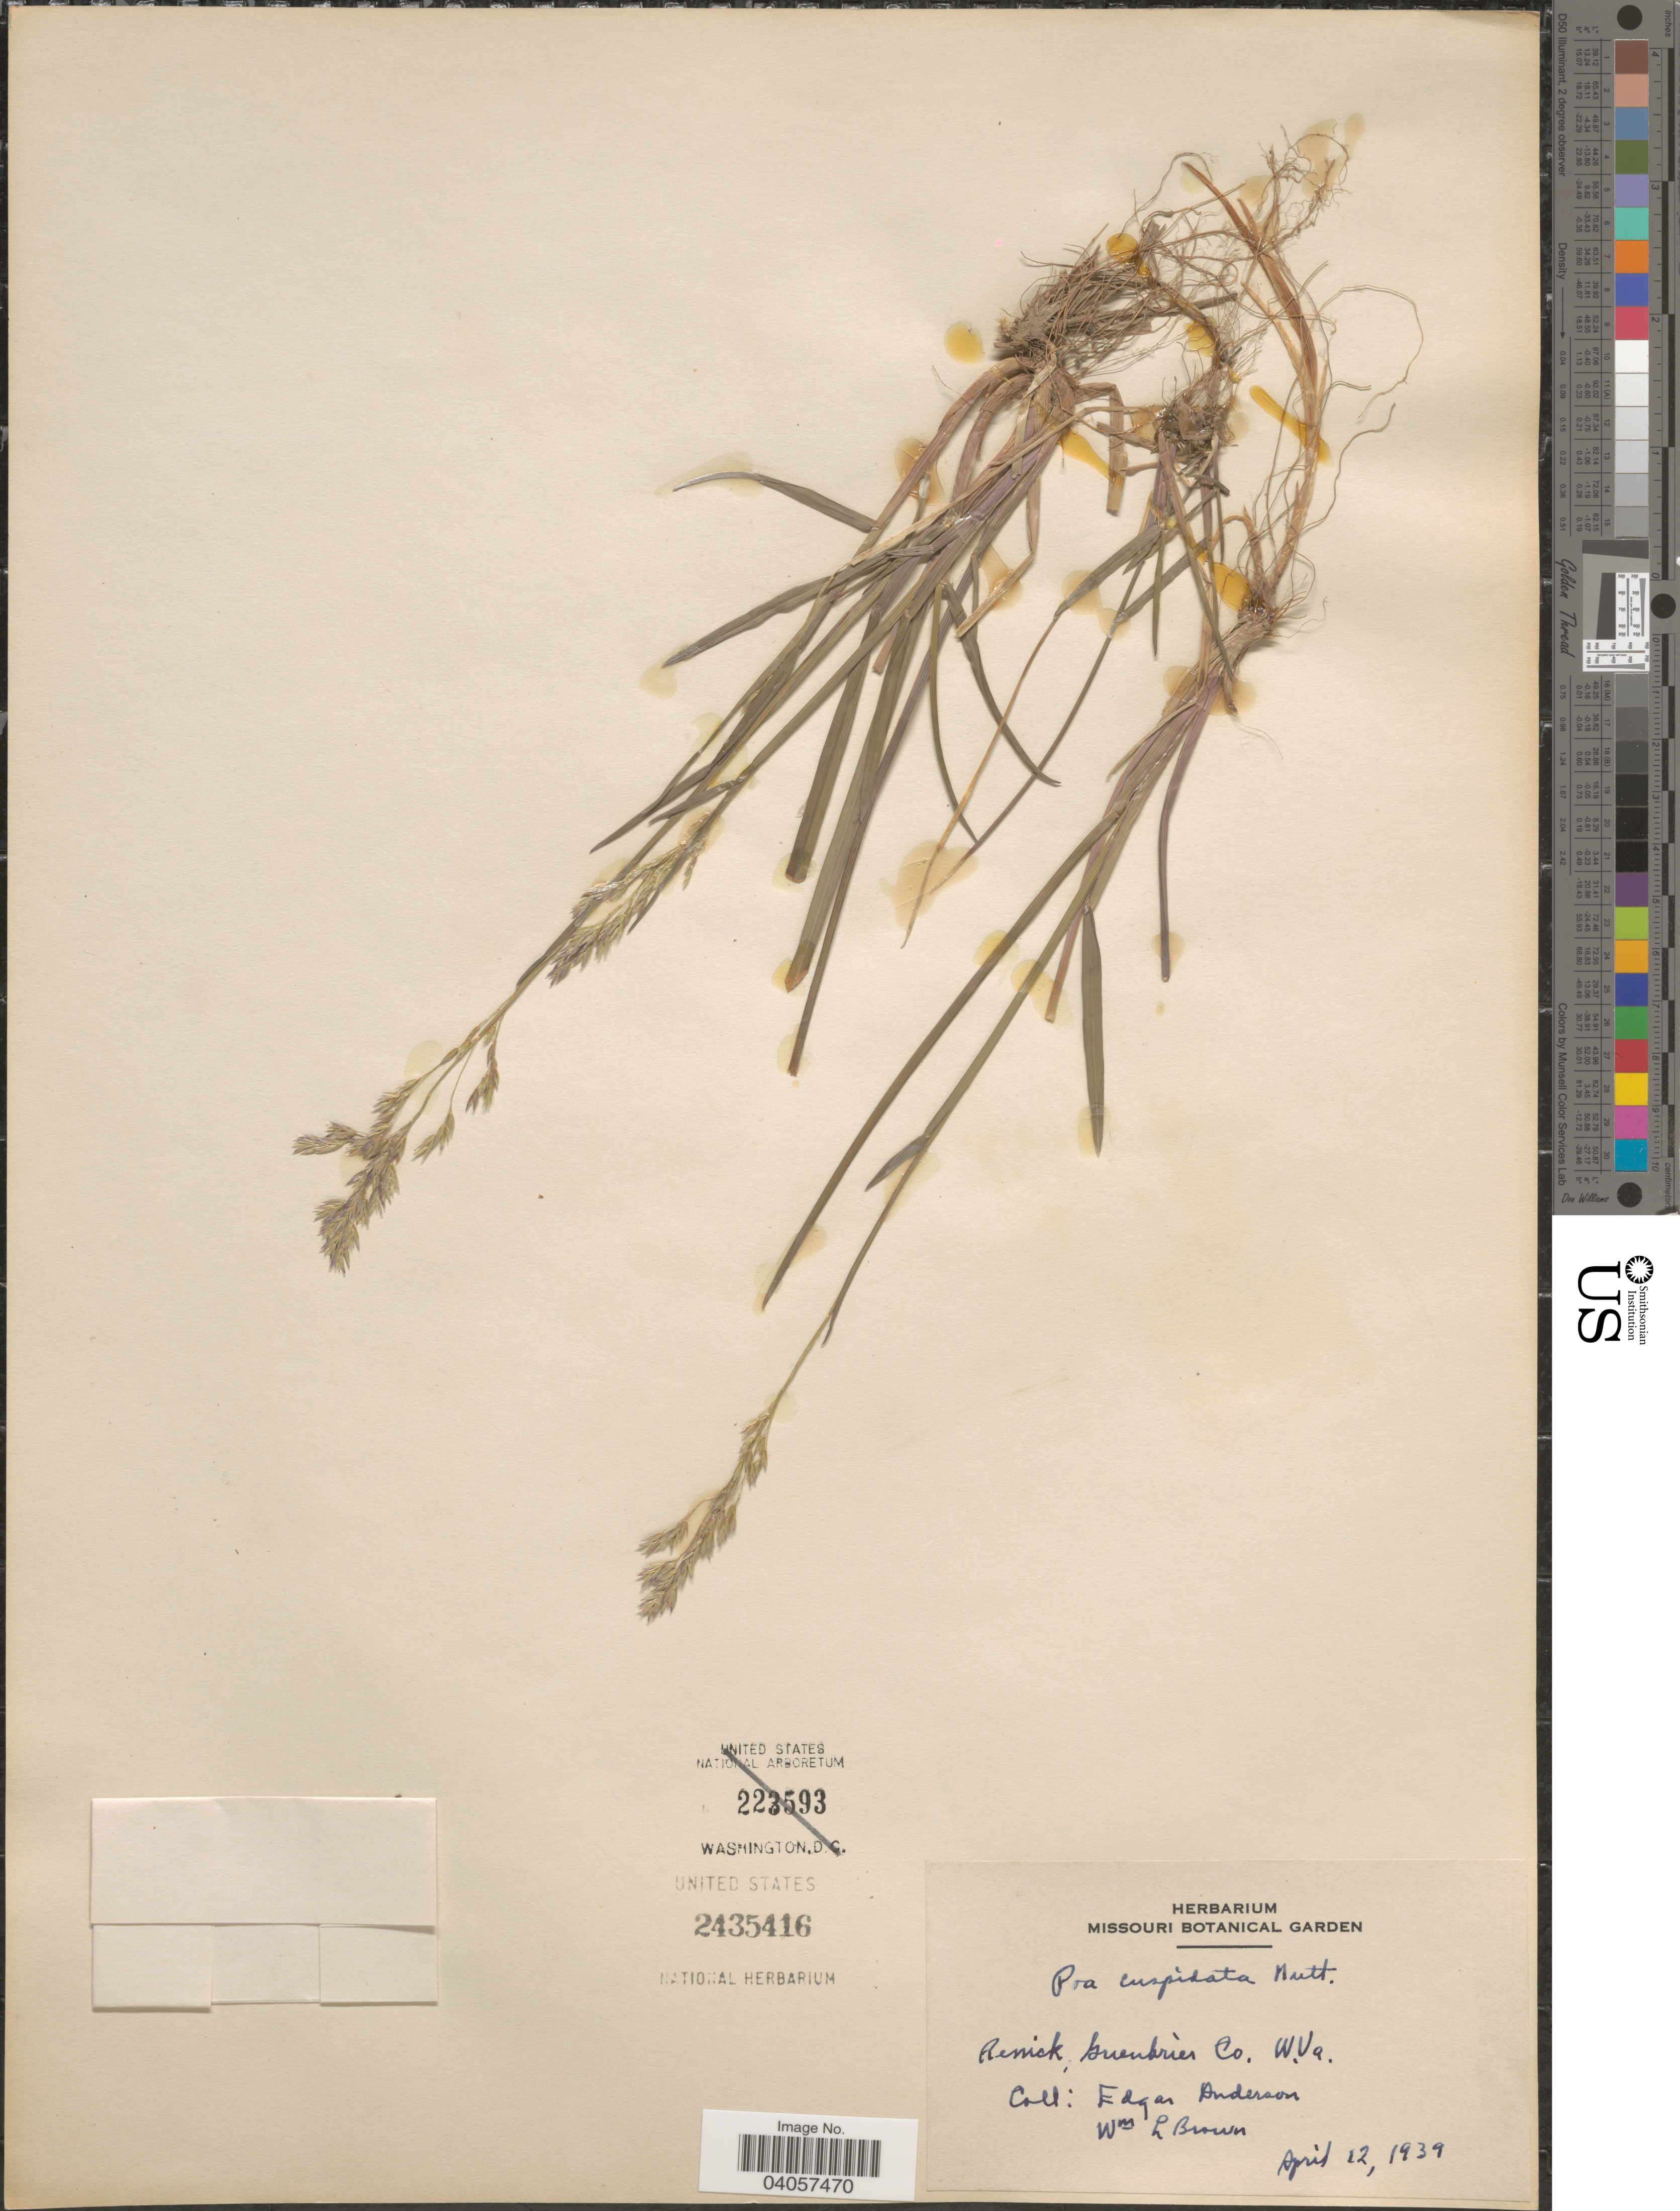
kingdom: Plantae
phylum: Tracheophyta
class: Liliopsida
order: Poales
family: Poaceae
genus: Poa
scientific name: Poa cuspidata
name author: Nutt.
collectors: E. S. Anderson & W. L. Brown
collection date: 1939-04-12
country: United States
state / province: West Virginia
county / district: Greenbrier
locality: Renick, Greenbrier Co.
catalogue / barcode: US 2435416